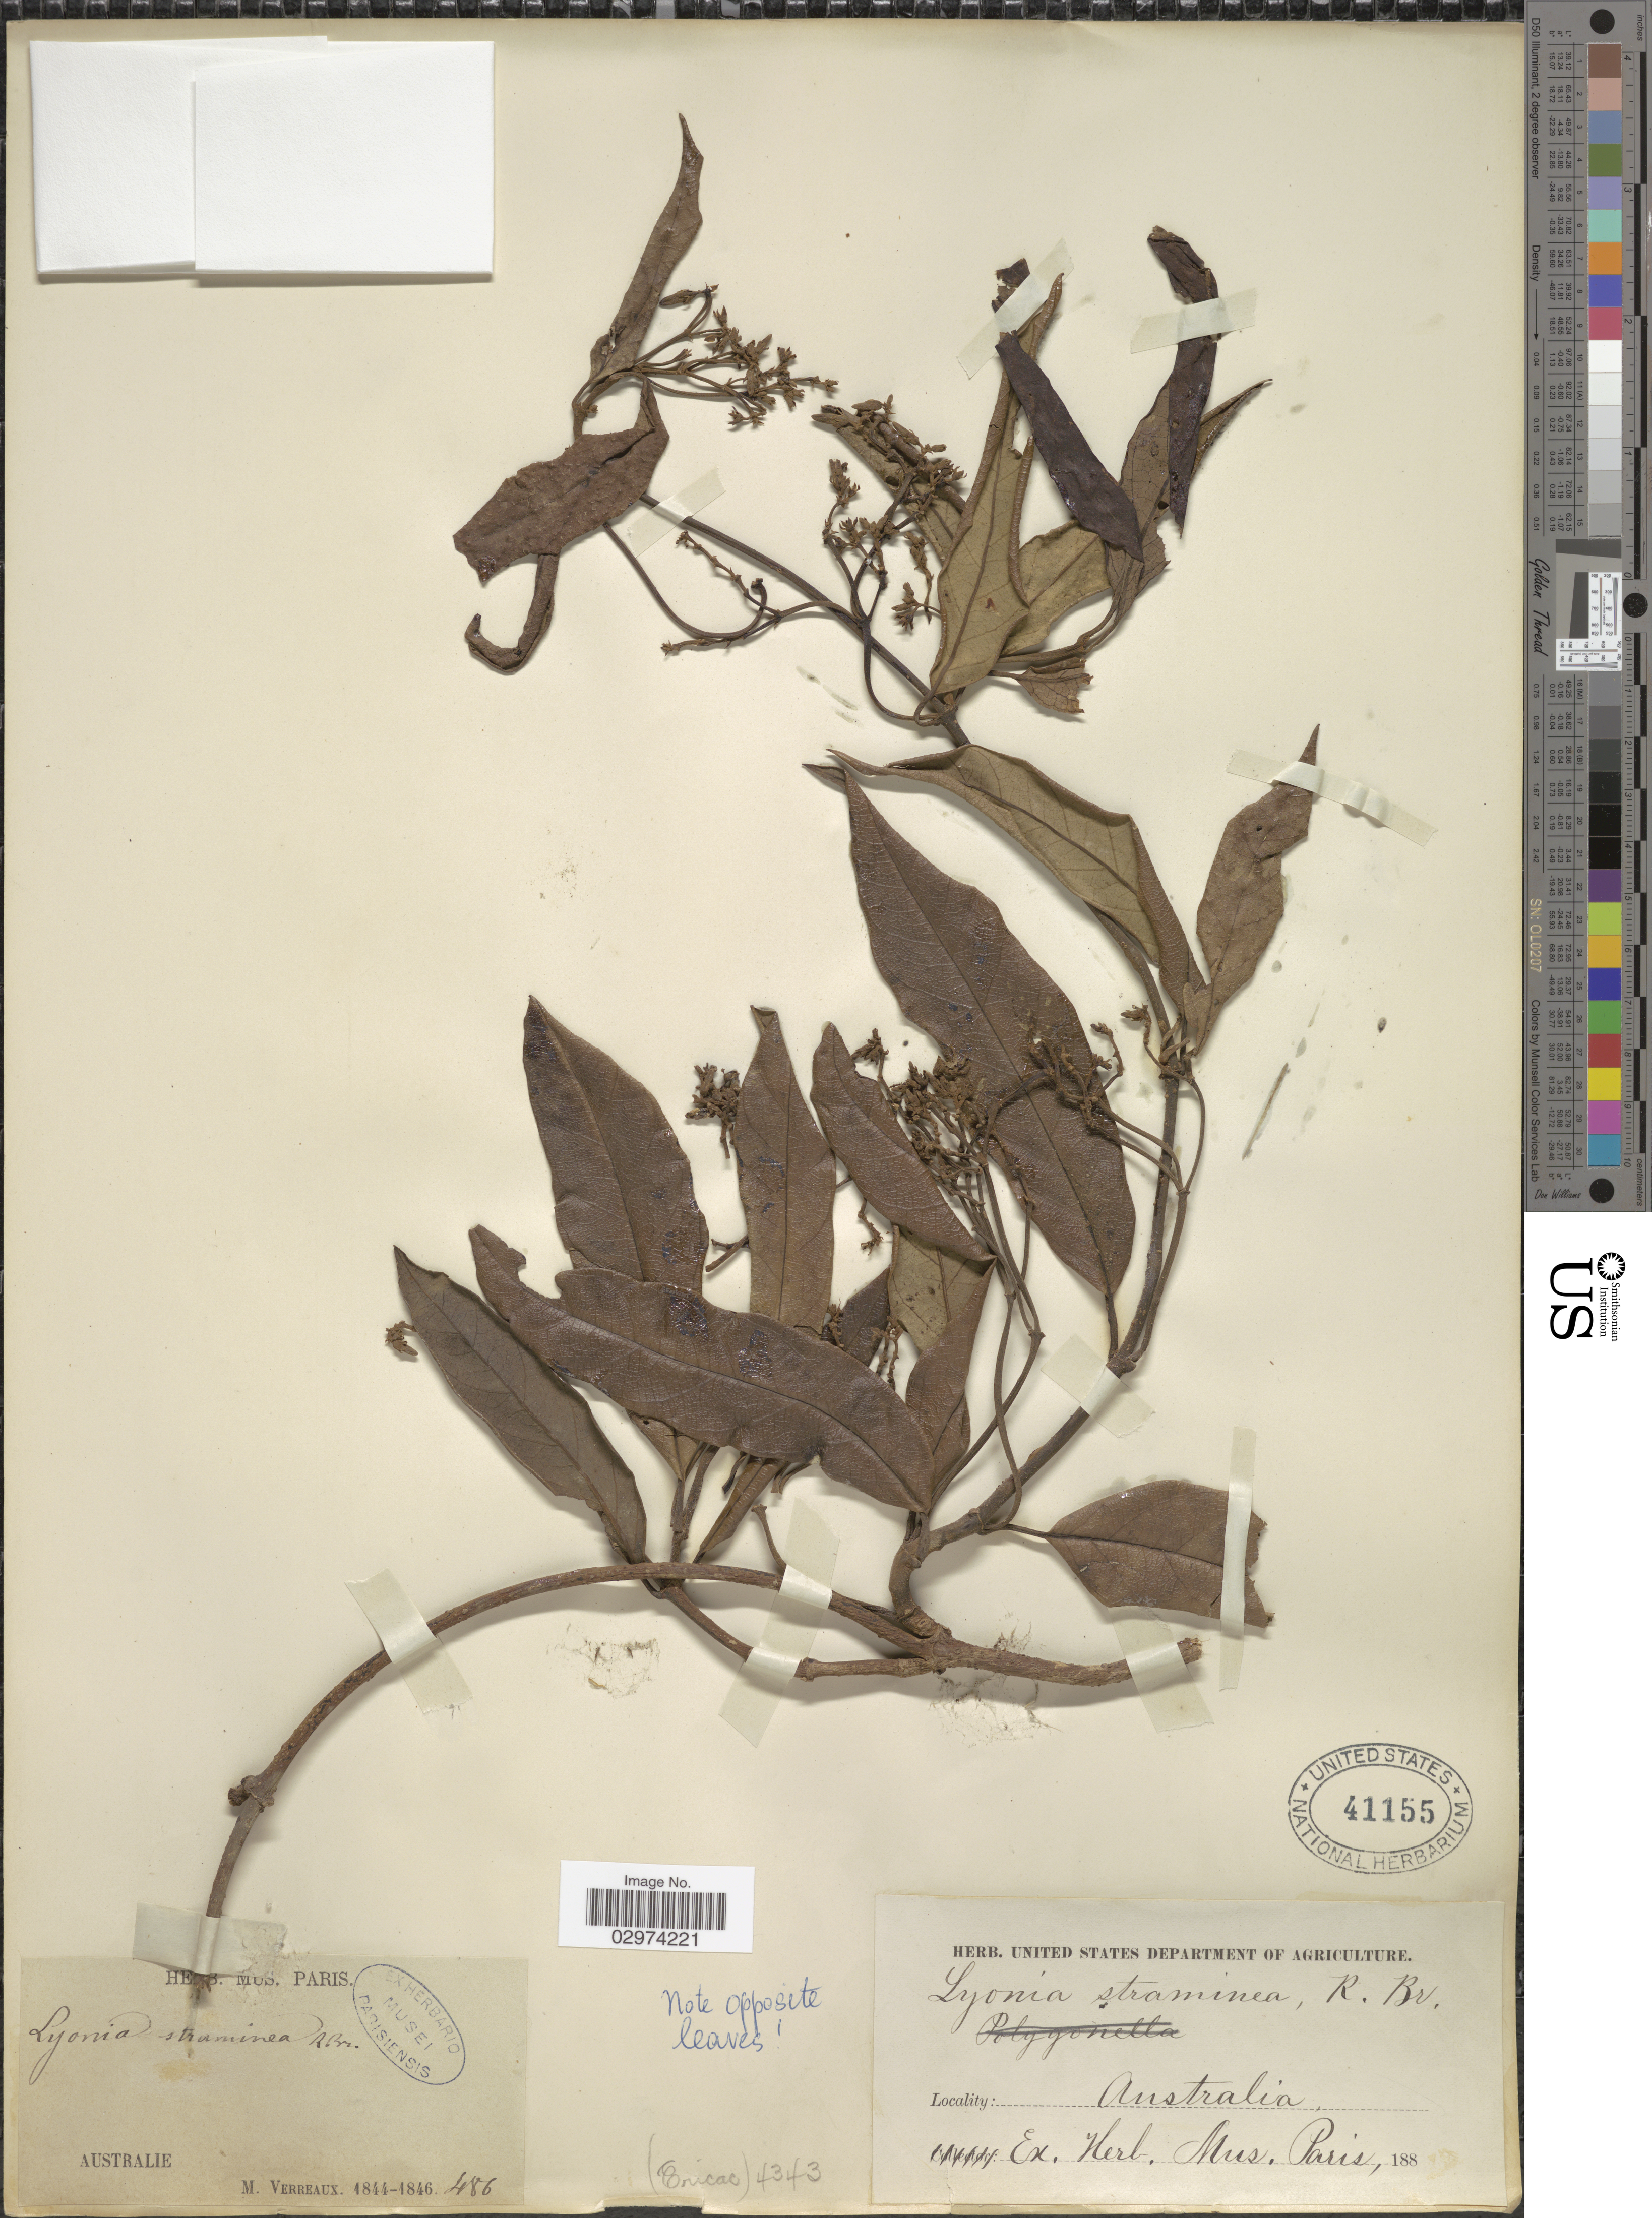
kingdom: Plantae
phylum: Tracheophyta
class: Magnoliopsida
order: Ericales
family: Ericaceae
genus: Lyonia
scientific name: Lyonia straminea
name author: R. Br.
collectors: M. Verreaux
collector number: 486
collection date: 1844/1846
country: Australia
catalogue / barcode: US 41155